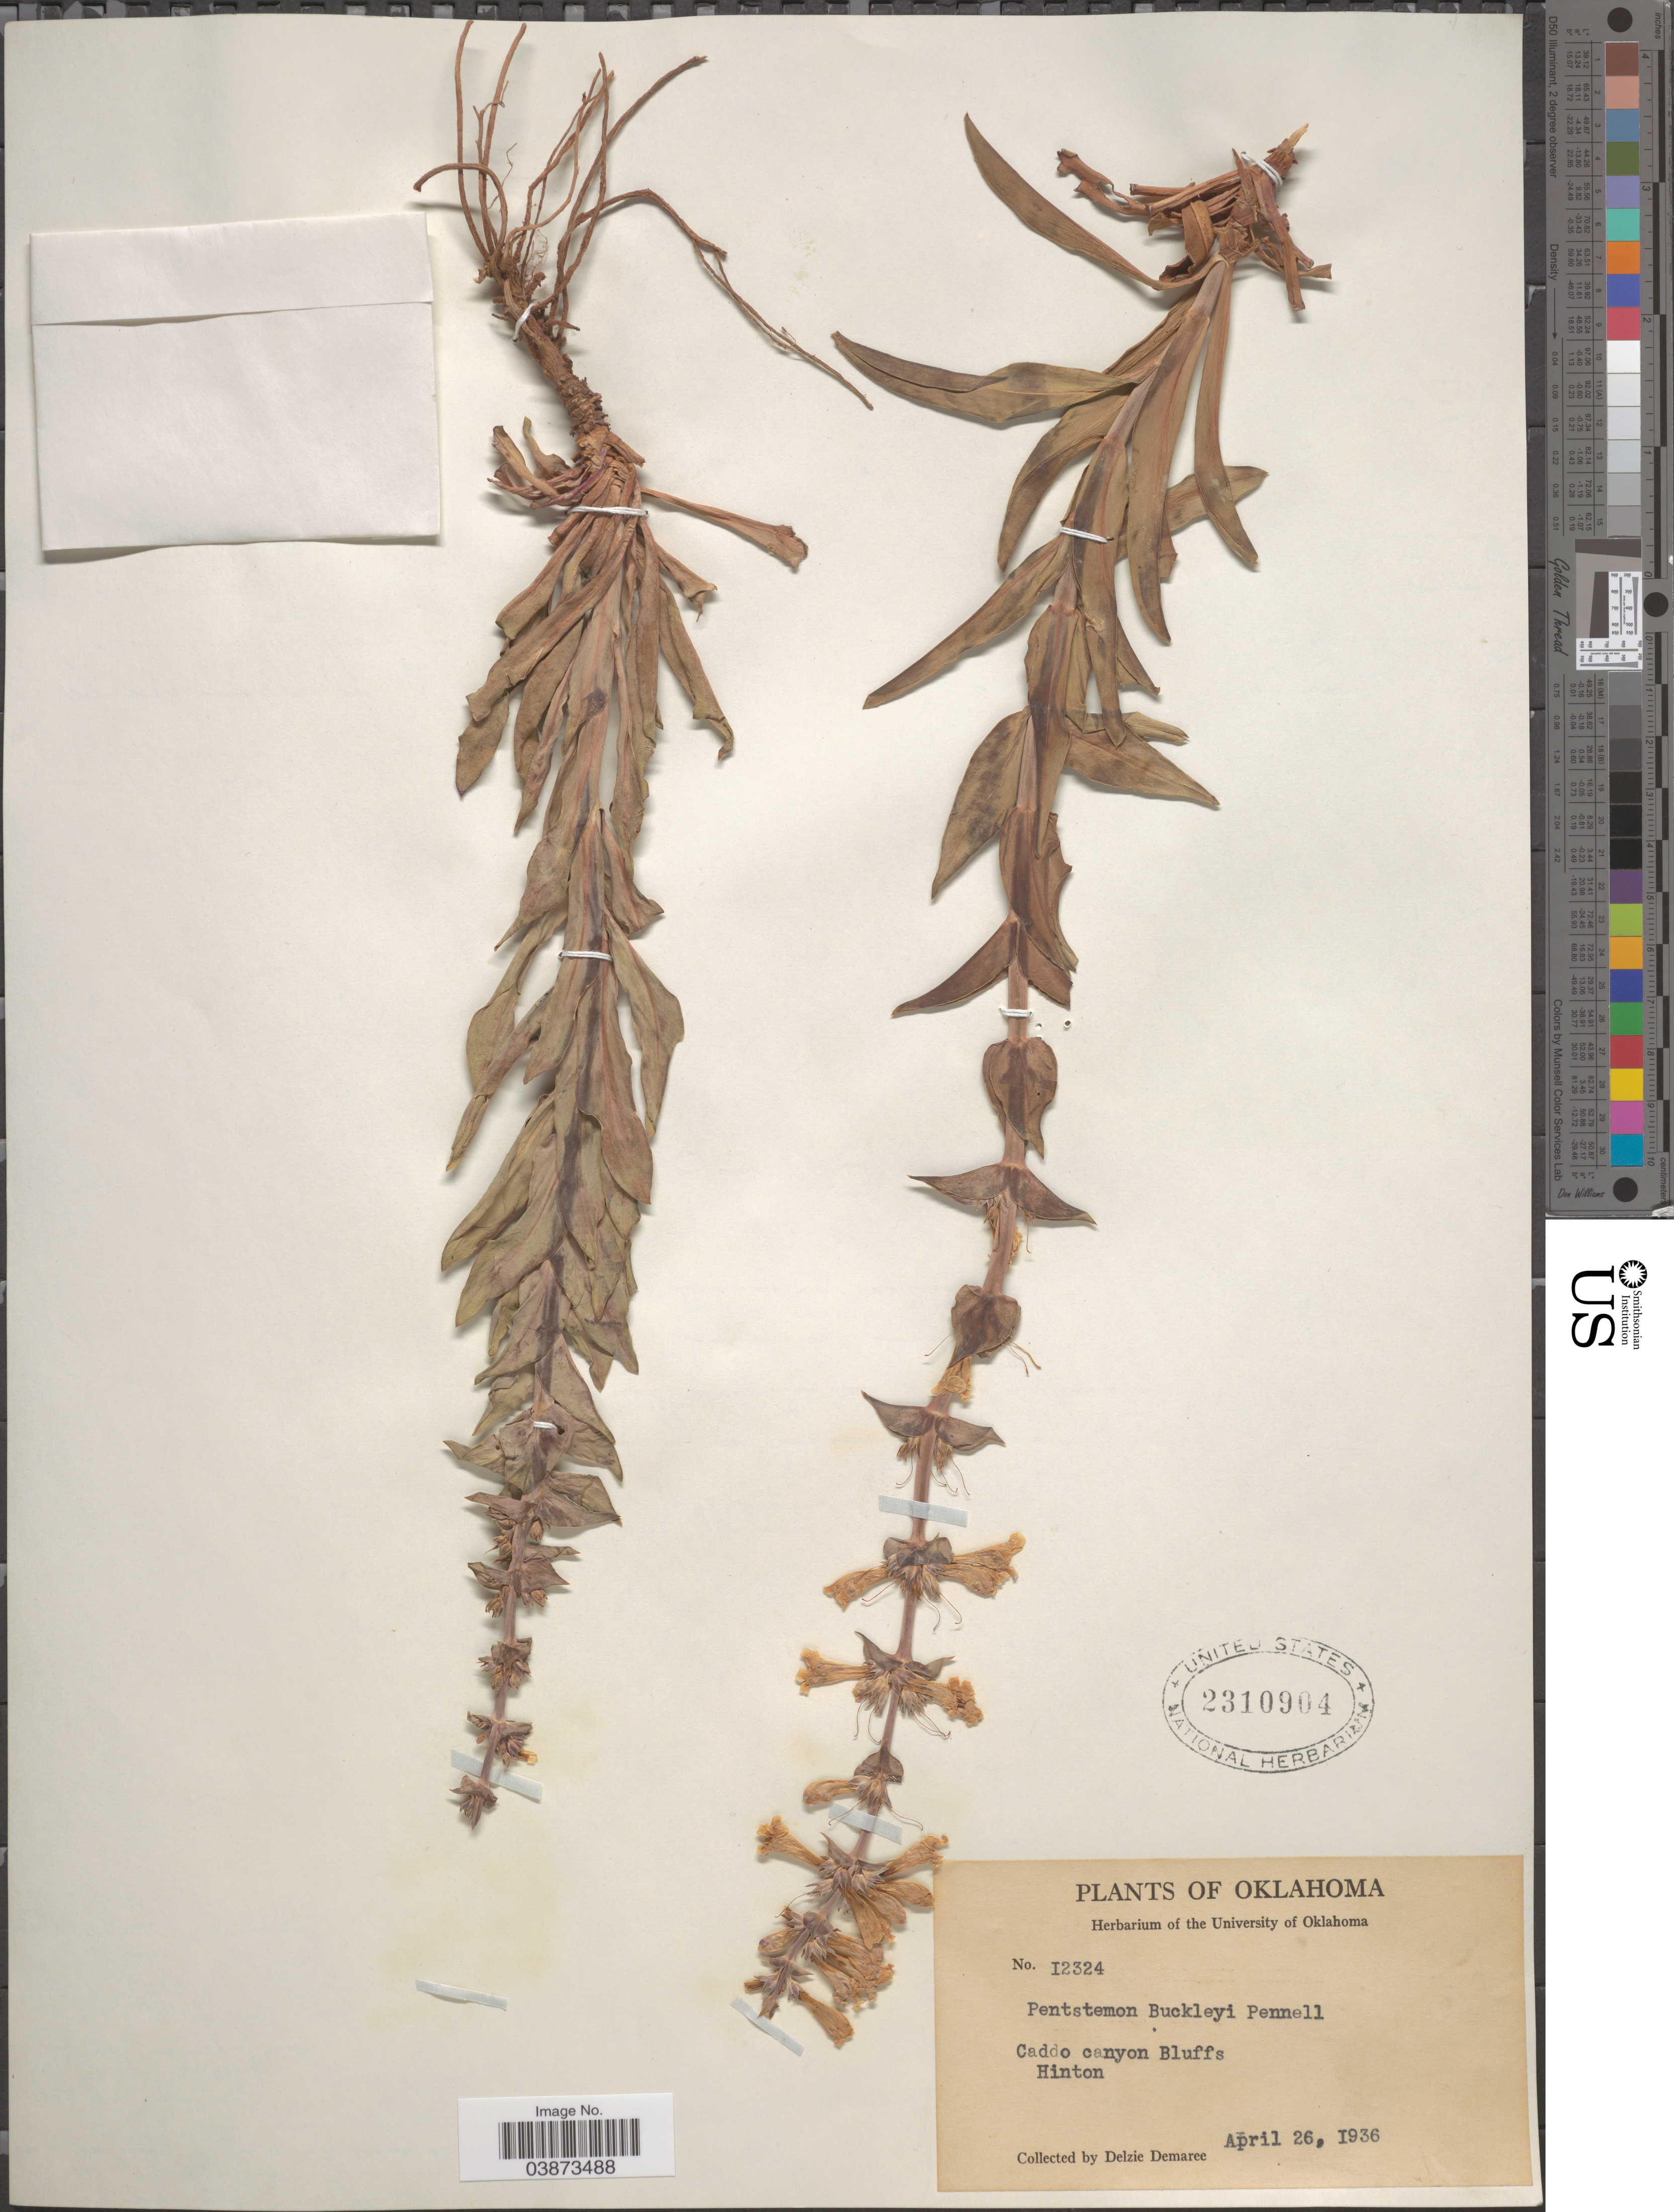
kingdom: Plantae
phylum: Tracheophyta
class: Magnoliopsida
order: Lamiales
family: Plantaginaceae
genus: Penstemon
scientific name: Penstemon buckleyi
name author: Pennell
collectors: D. Demaree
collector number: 12324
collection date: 1936-04-26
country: United States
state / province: Oklahoma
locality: Caddo canyon Bluffs. Hinton.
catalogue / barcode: US 2310904